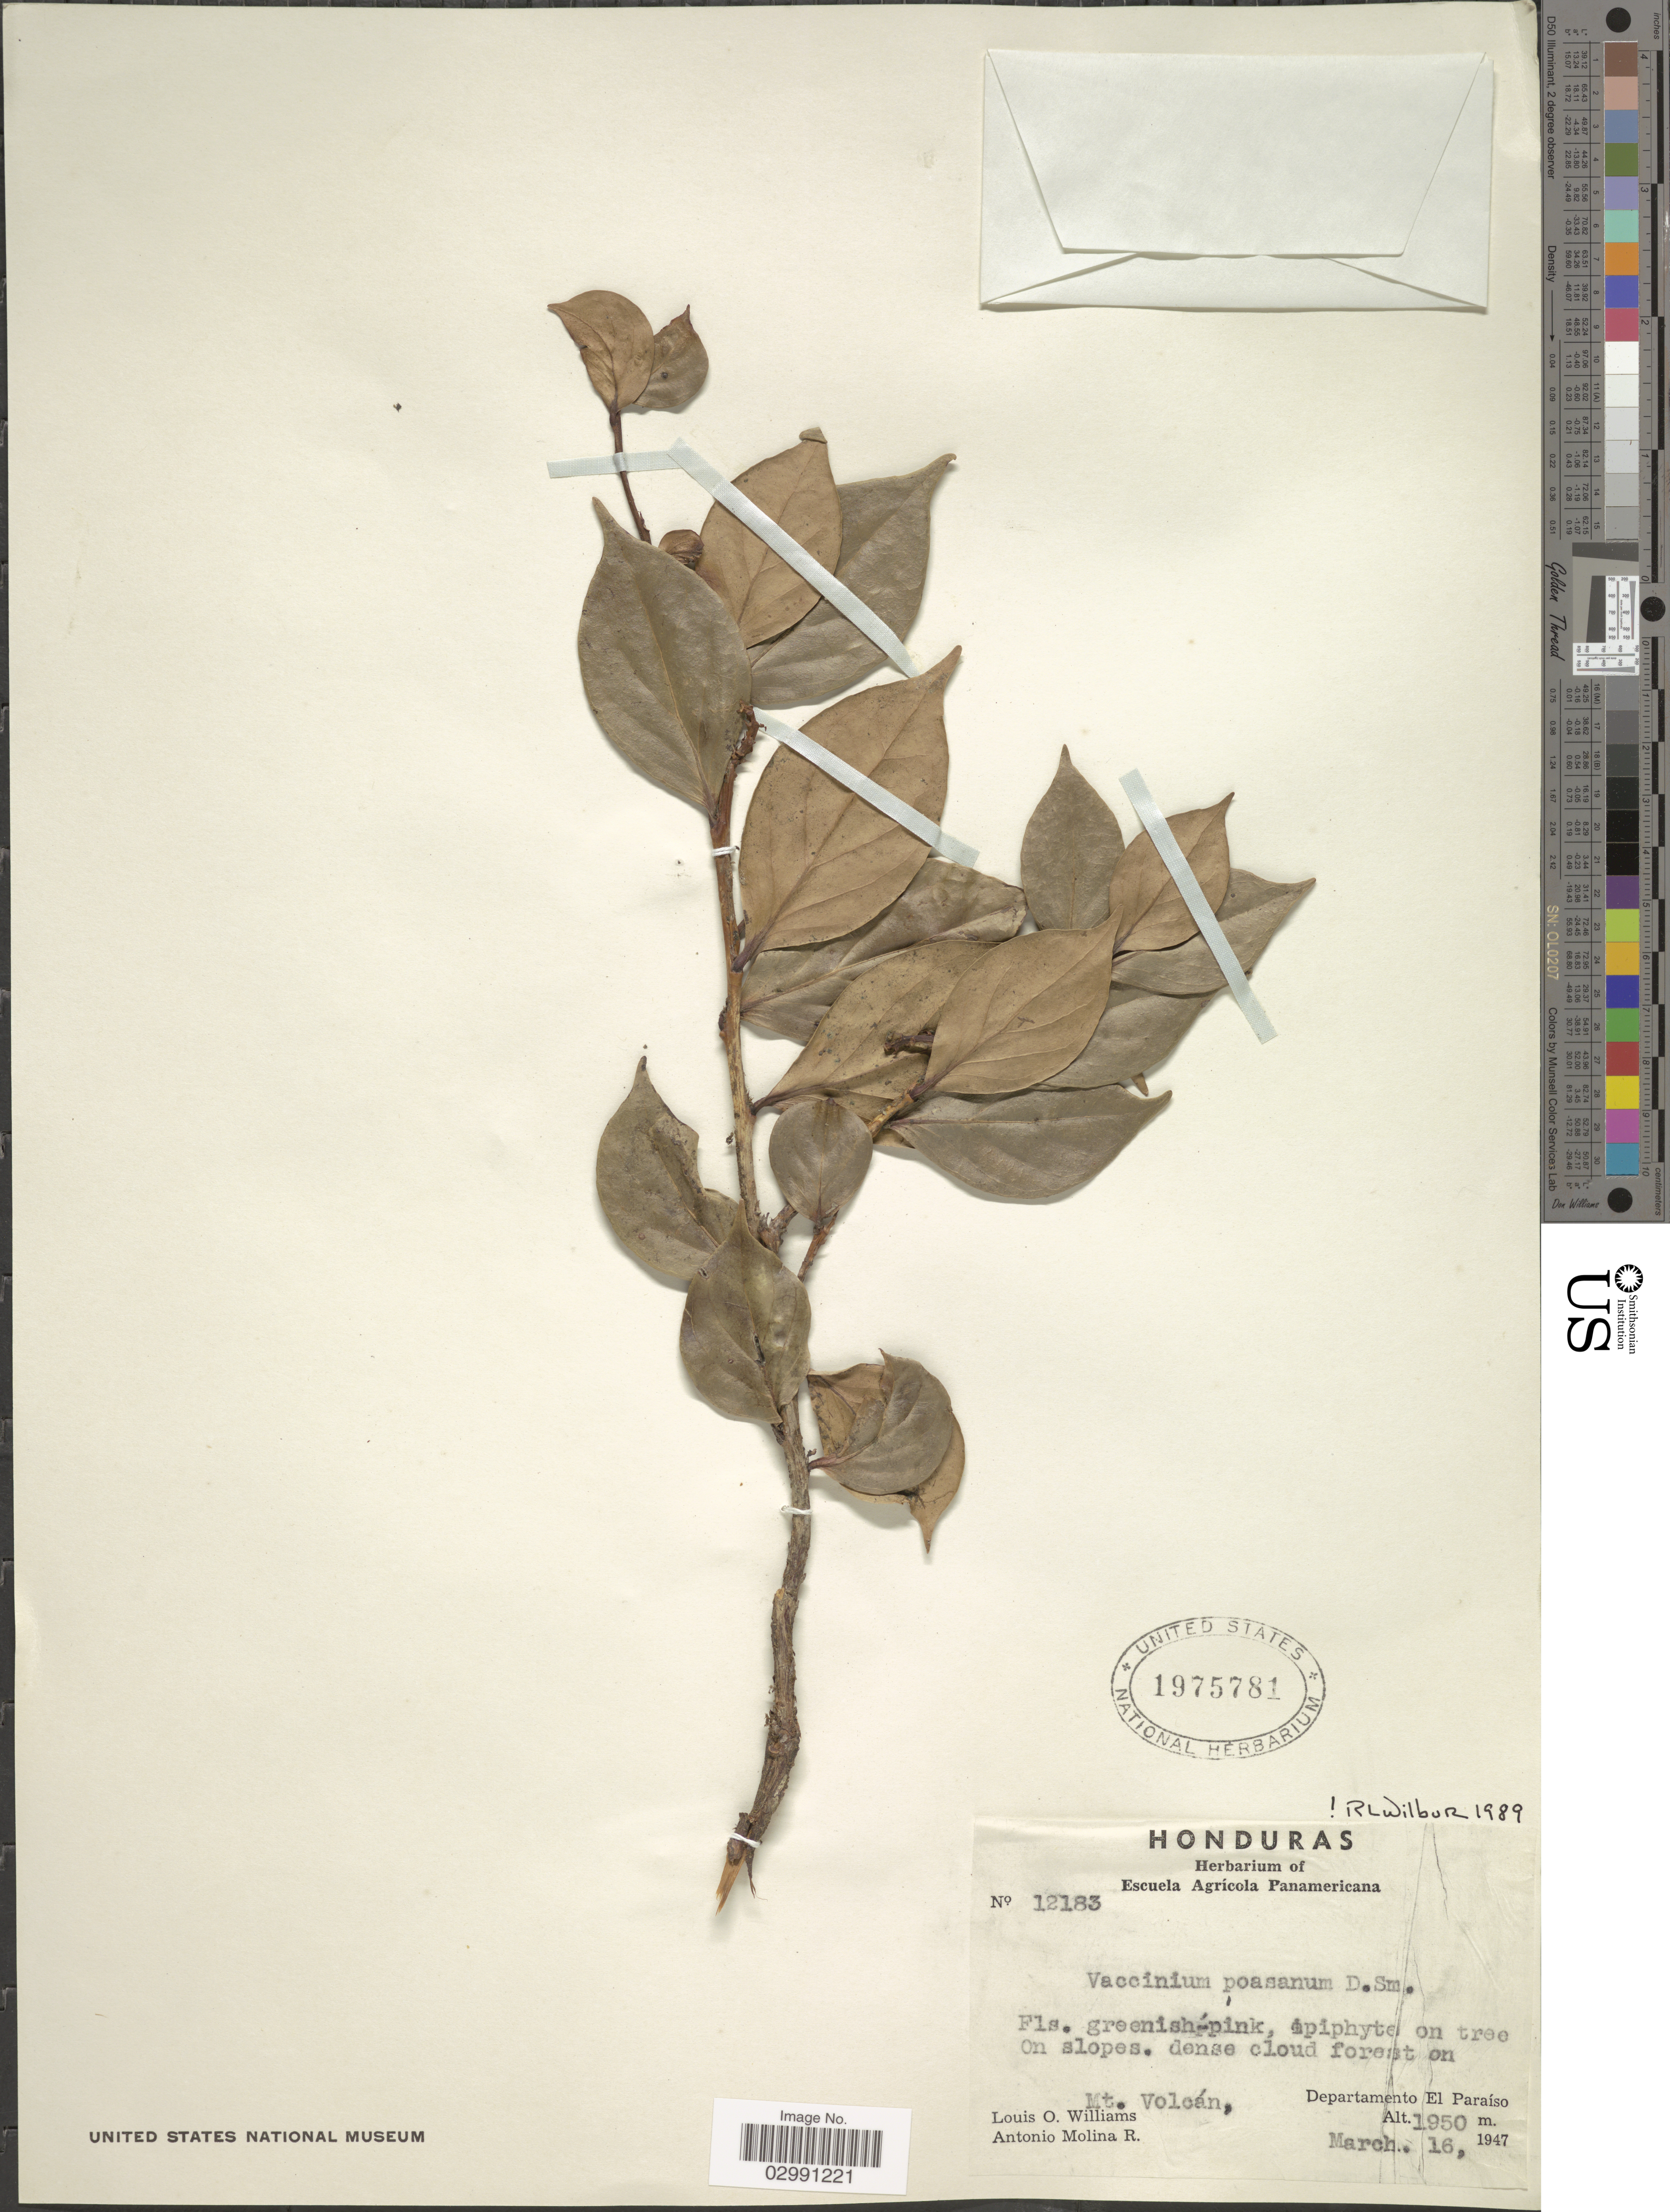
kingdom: Plantae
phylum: Tracheophyta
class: Magnoliopsida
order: Ericales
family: Ericaceae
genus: Vaccinium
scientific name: Vaccinium poasanum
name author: Donn. Sm.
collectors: L. O. Williams & A. Molina R.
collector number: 12183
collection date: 1947-03-16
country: Honduras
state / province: El Paraíso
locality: Mt. Volcán, Departamento El Paraíso.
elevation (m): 1950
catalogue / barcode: US 1975781